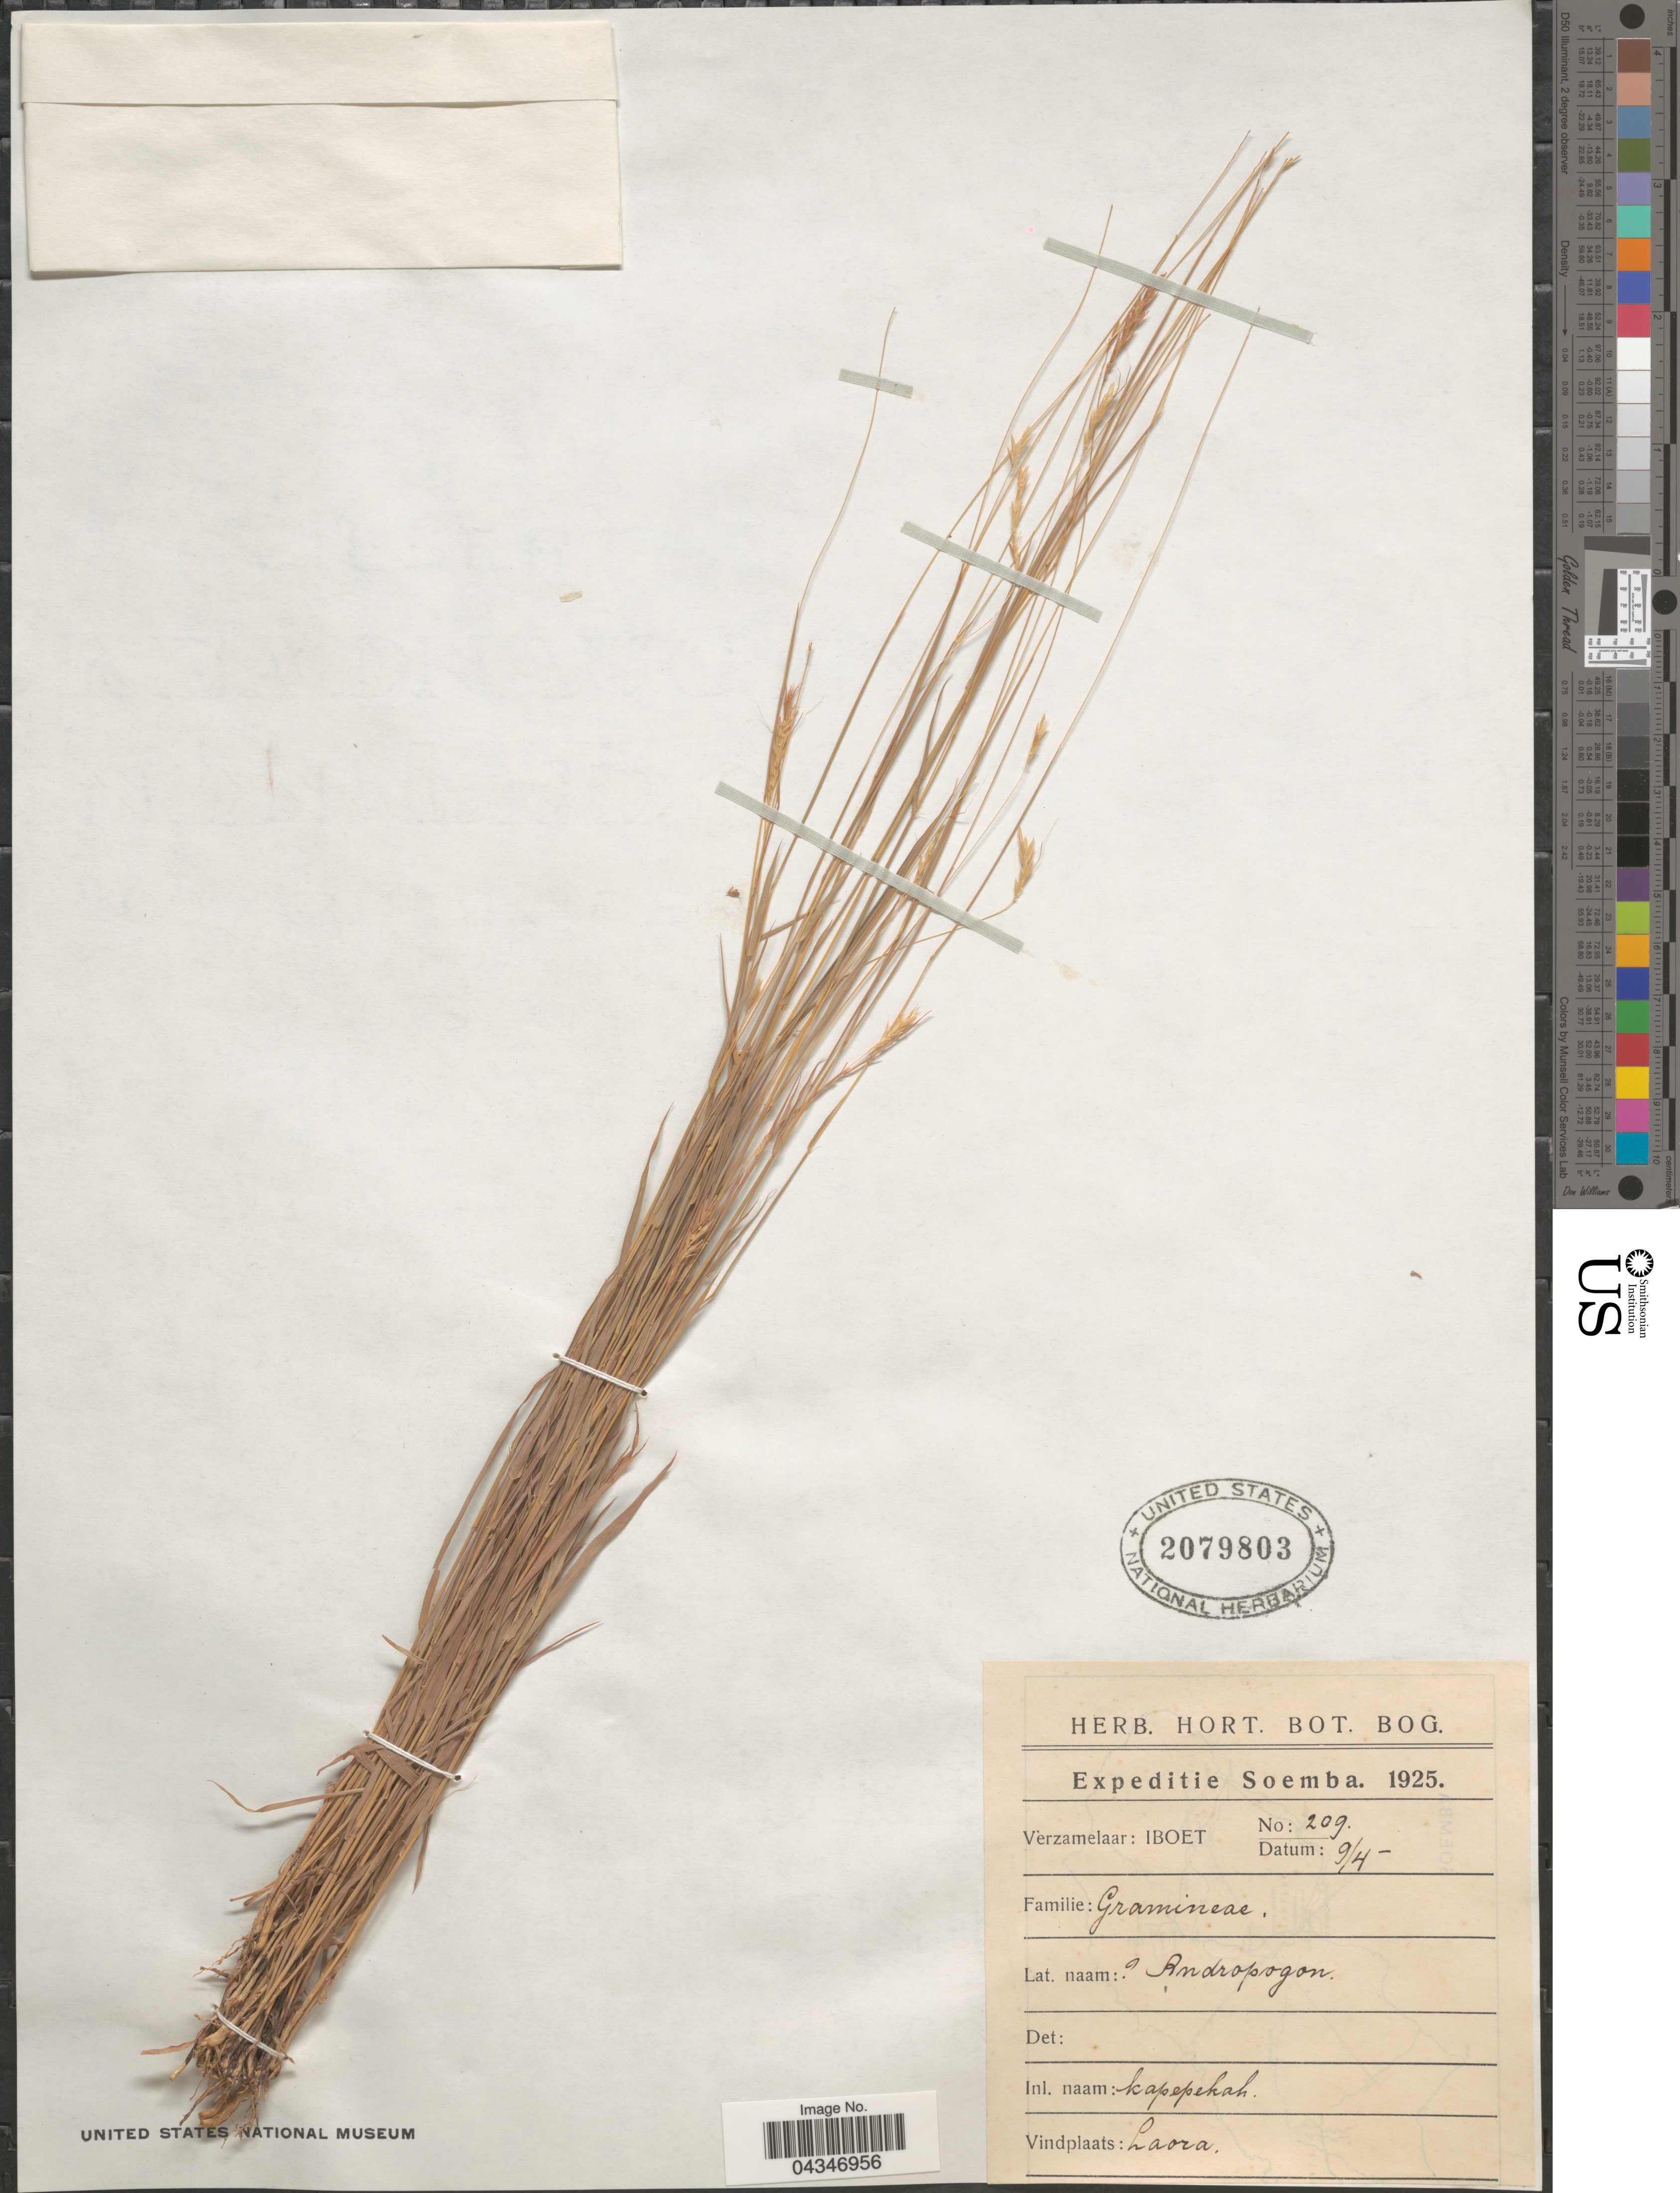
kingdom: Plantae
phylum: Tracheophyta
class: Liliopsida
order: Poales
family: Poaceae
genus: Andropogon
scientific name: Andropogon sp.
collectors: -. Iboet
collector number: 209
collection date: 1925-04-09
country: Indonesia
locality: Expeditie Soemba. 1925. Laora.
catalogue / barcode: US 2079803